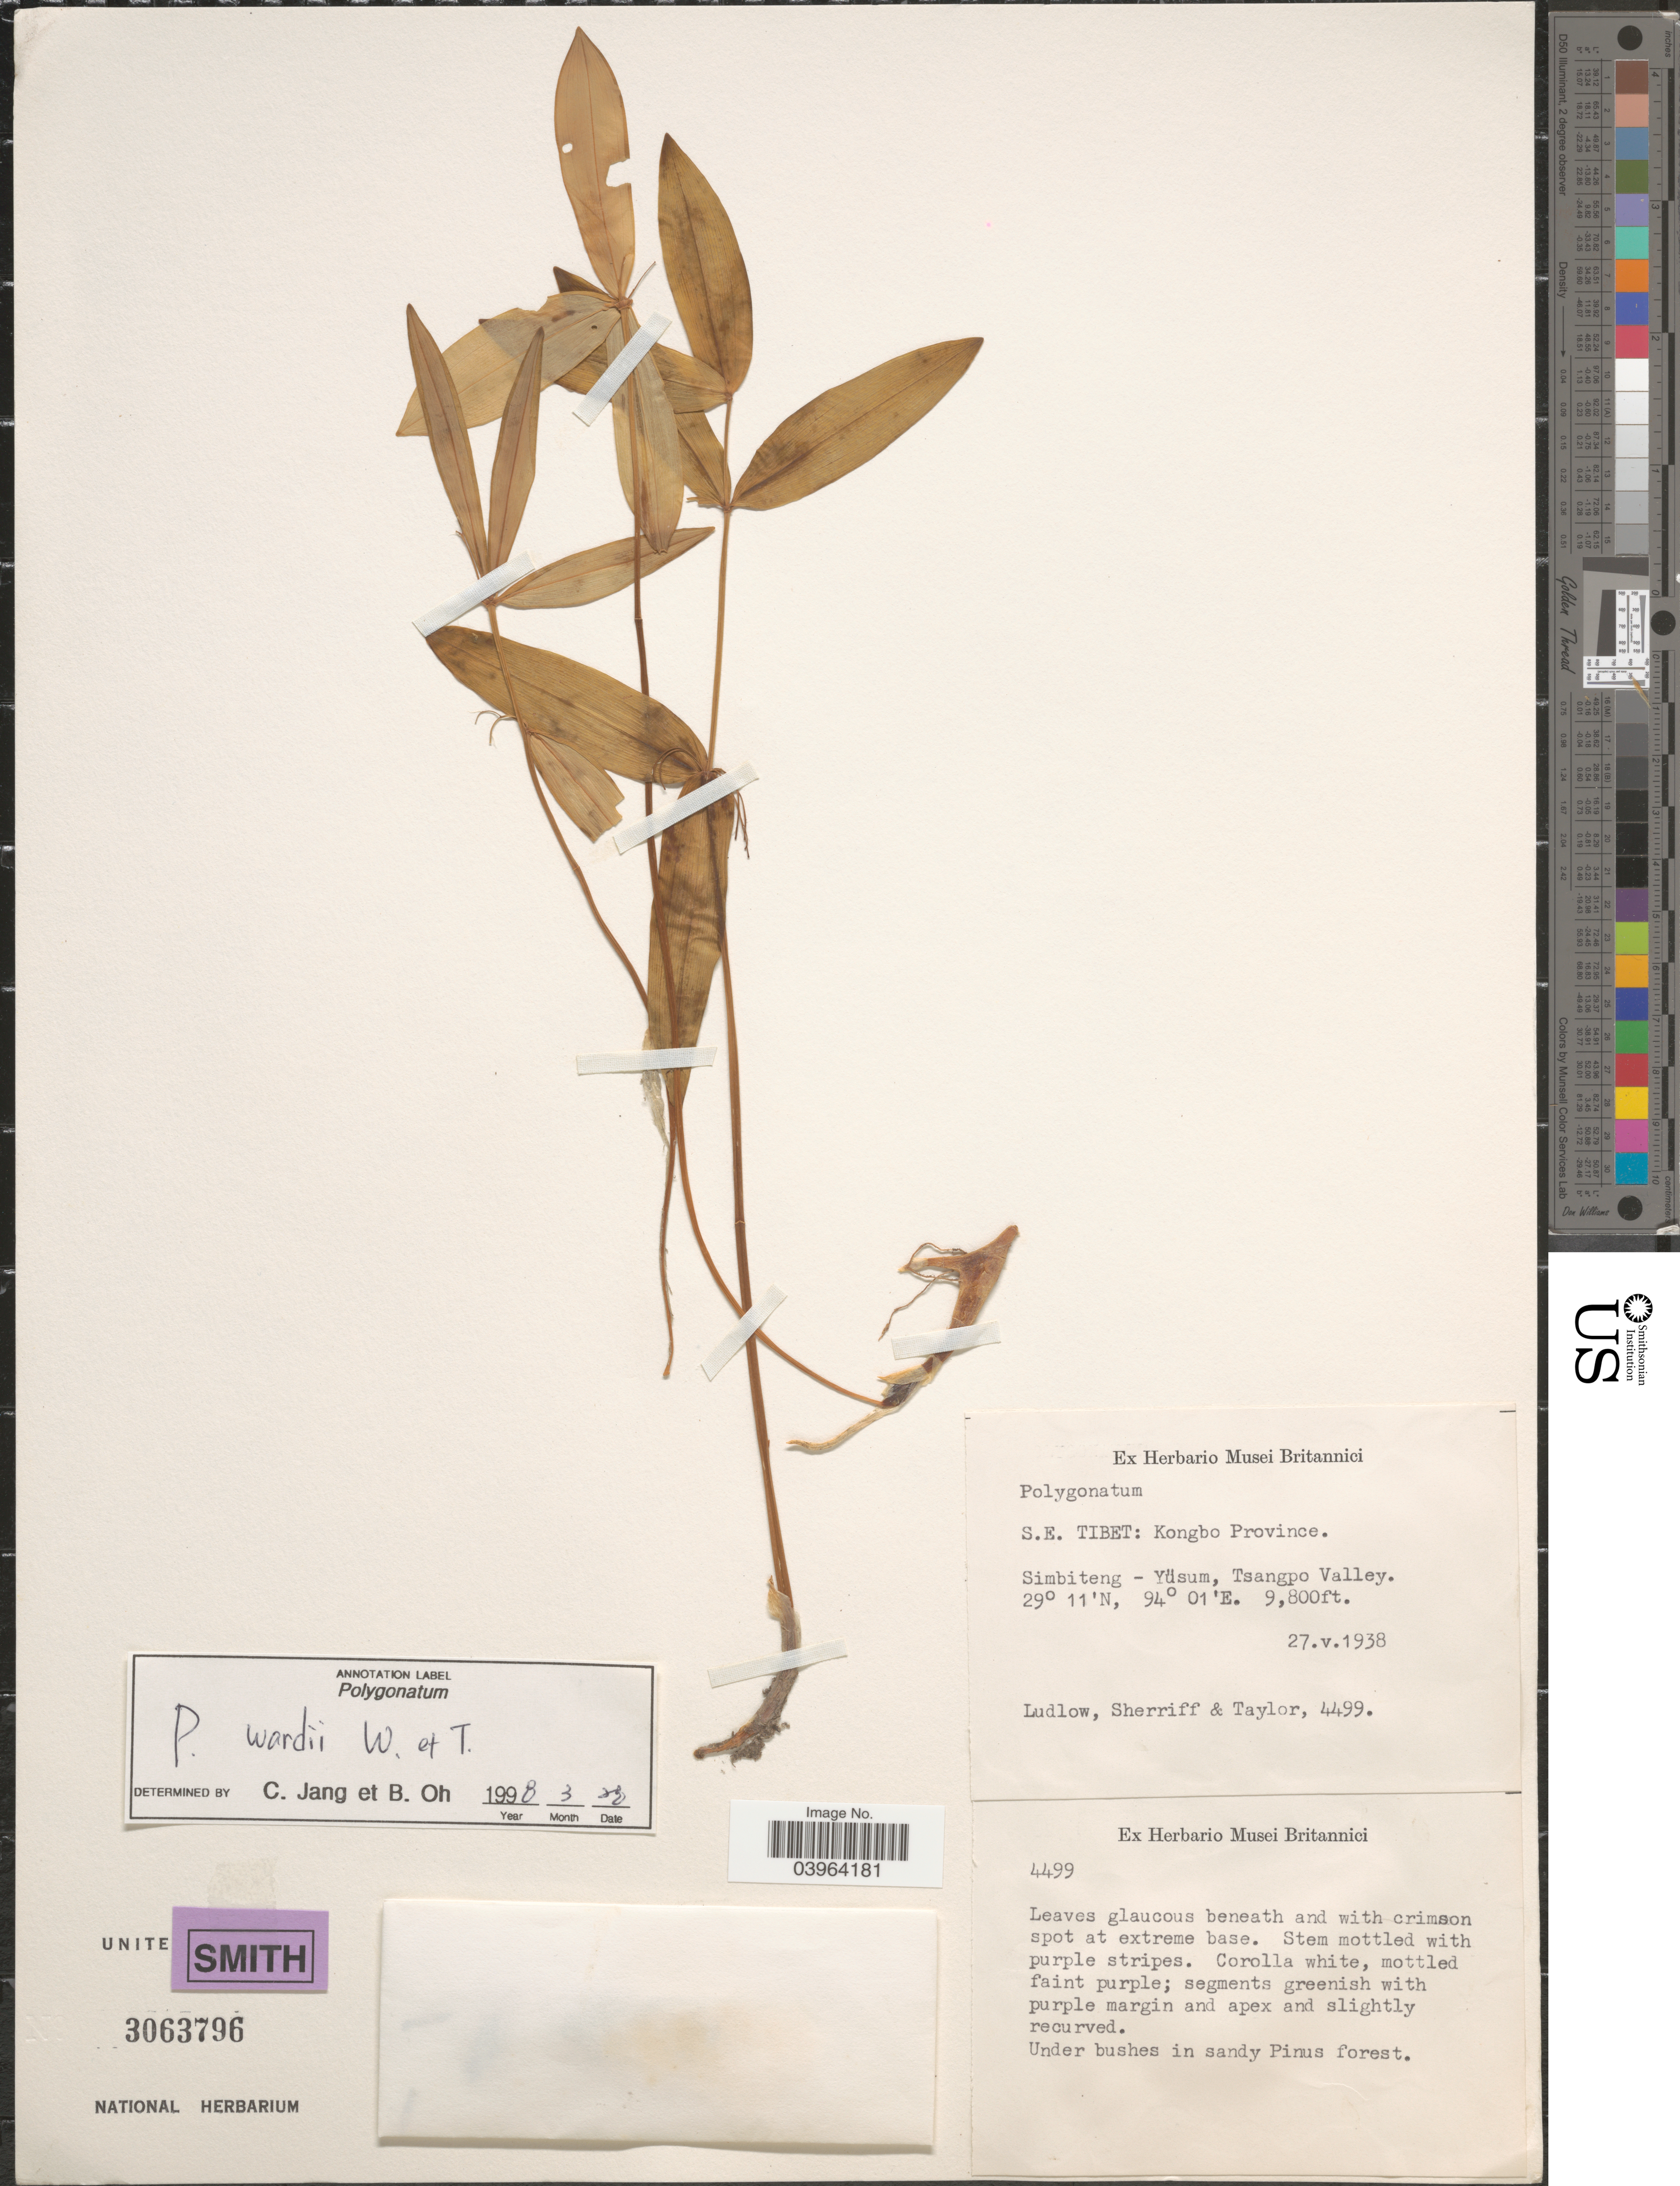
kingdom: Plantae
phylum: Tracheophyta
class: Liliopsida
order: Asparagales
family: Asparagaceae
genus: Polygonatum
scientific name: Polygonatum wardii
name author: F.T. Wang & Tang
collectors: -. Ludlow, Sherriff & -- Taylor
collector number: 4499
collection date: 1938-05-27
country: China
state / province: Xizang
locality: S.E. Tibet: Kongbo Province. Simbiteng - Yüsum, Tsangpo Valley.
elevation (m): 2987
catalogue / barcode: US 3063796